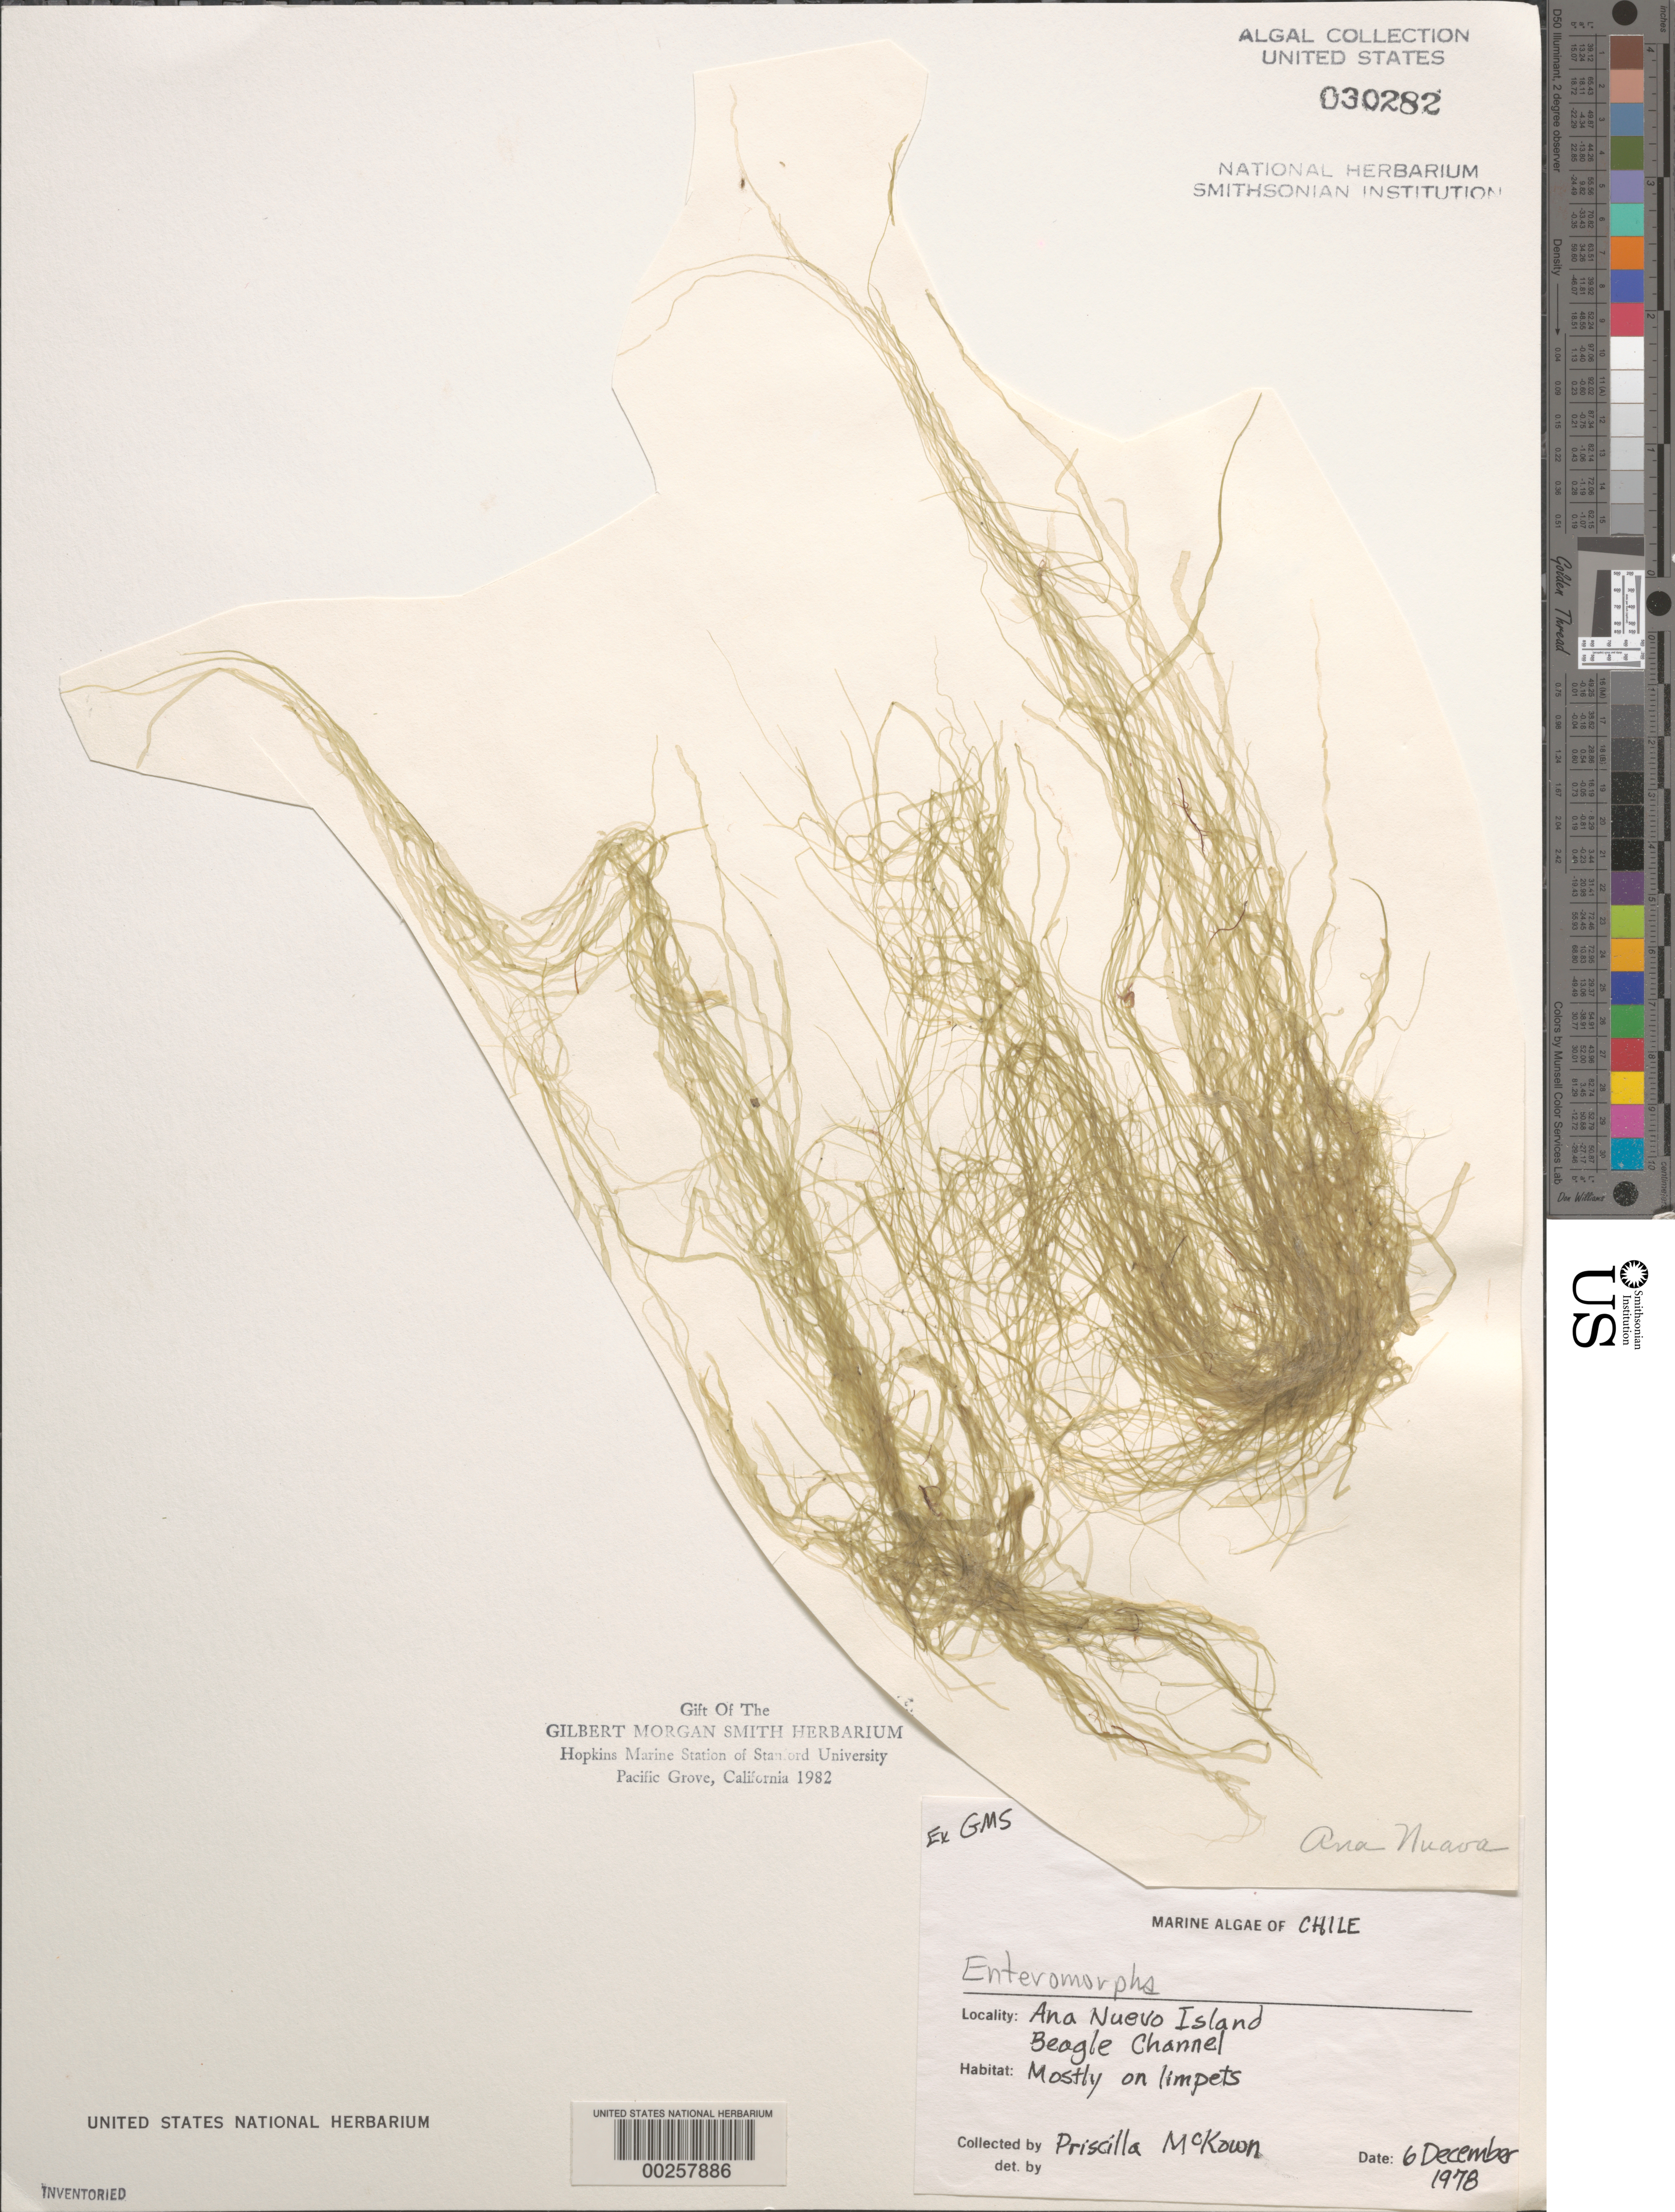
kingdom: Plantae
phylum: Chlorophyta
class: Ulvophyceae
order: Ulvales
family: Ulvaceae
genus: Ulva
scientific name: Ulva sp.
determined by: Algae name updating Project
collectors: P. McKown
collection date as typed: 06 Dec 1978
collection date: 1978-12-06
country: Chile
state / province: Magallanes y de la Antártica Chilena (XII)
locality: Ana nuevo island, beagle channel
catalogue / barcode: US 30282